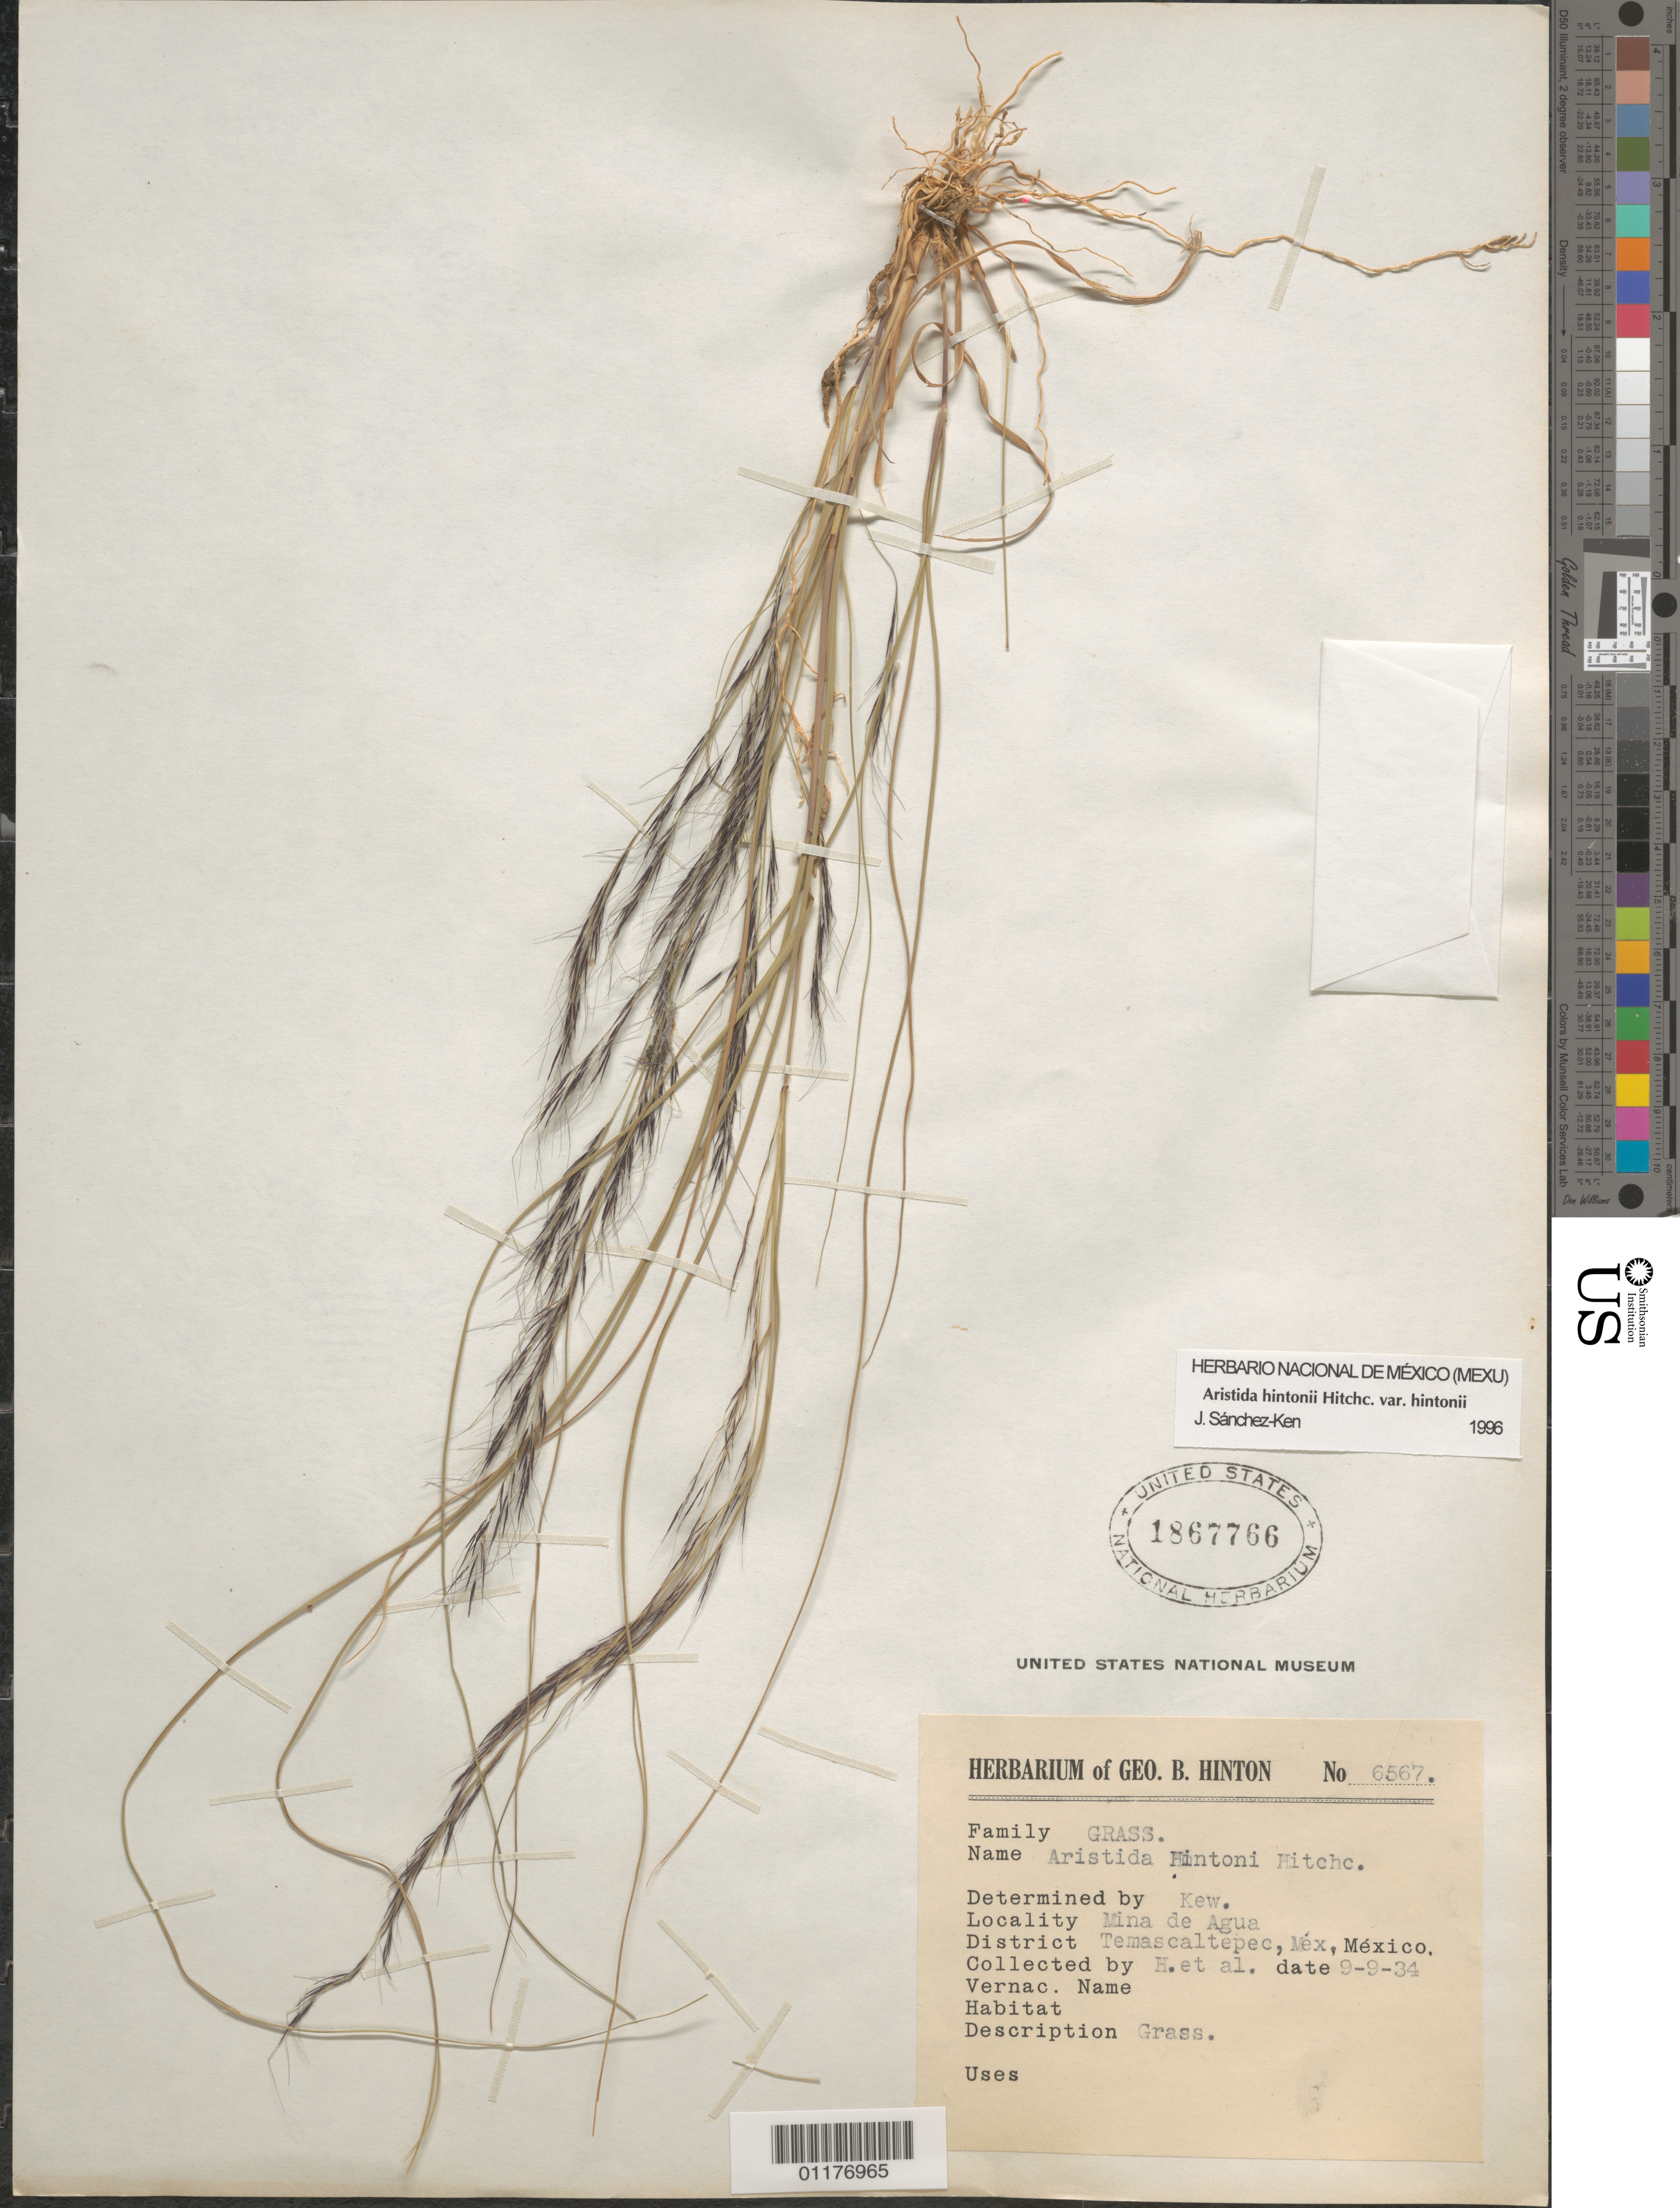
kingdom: Plantae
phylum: Tracheophyta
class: Liliopsida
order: Poales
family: Poaceae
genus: Aristida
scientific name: Aristida hintonii var. hintonii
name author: Hitchc.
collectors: G. B. Hinton et al.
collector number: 6567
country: Mexico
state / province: México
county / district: Temascaltepec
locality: Mina de Agua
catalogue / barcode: US 1867766